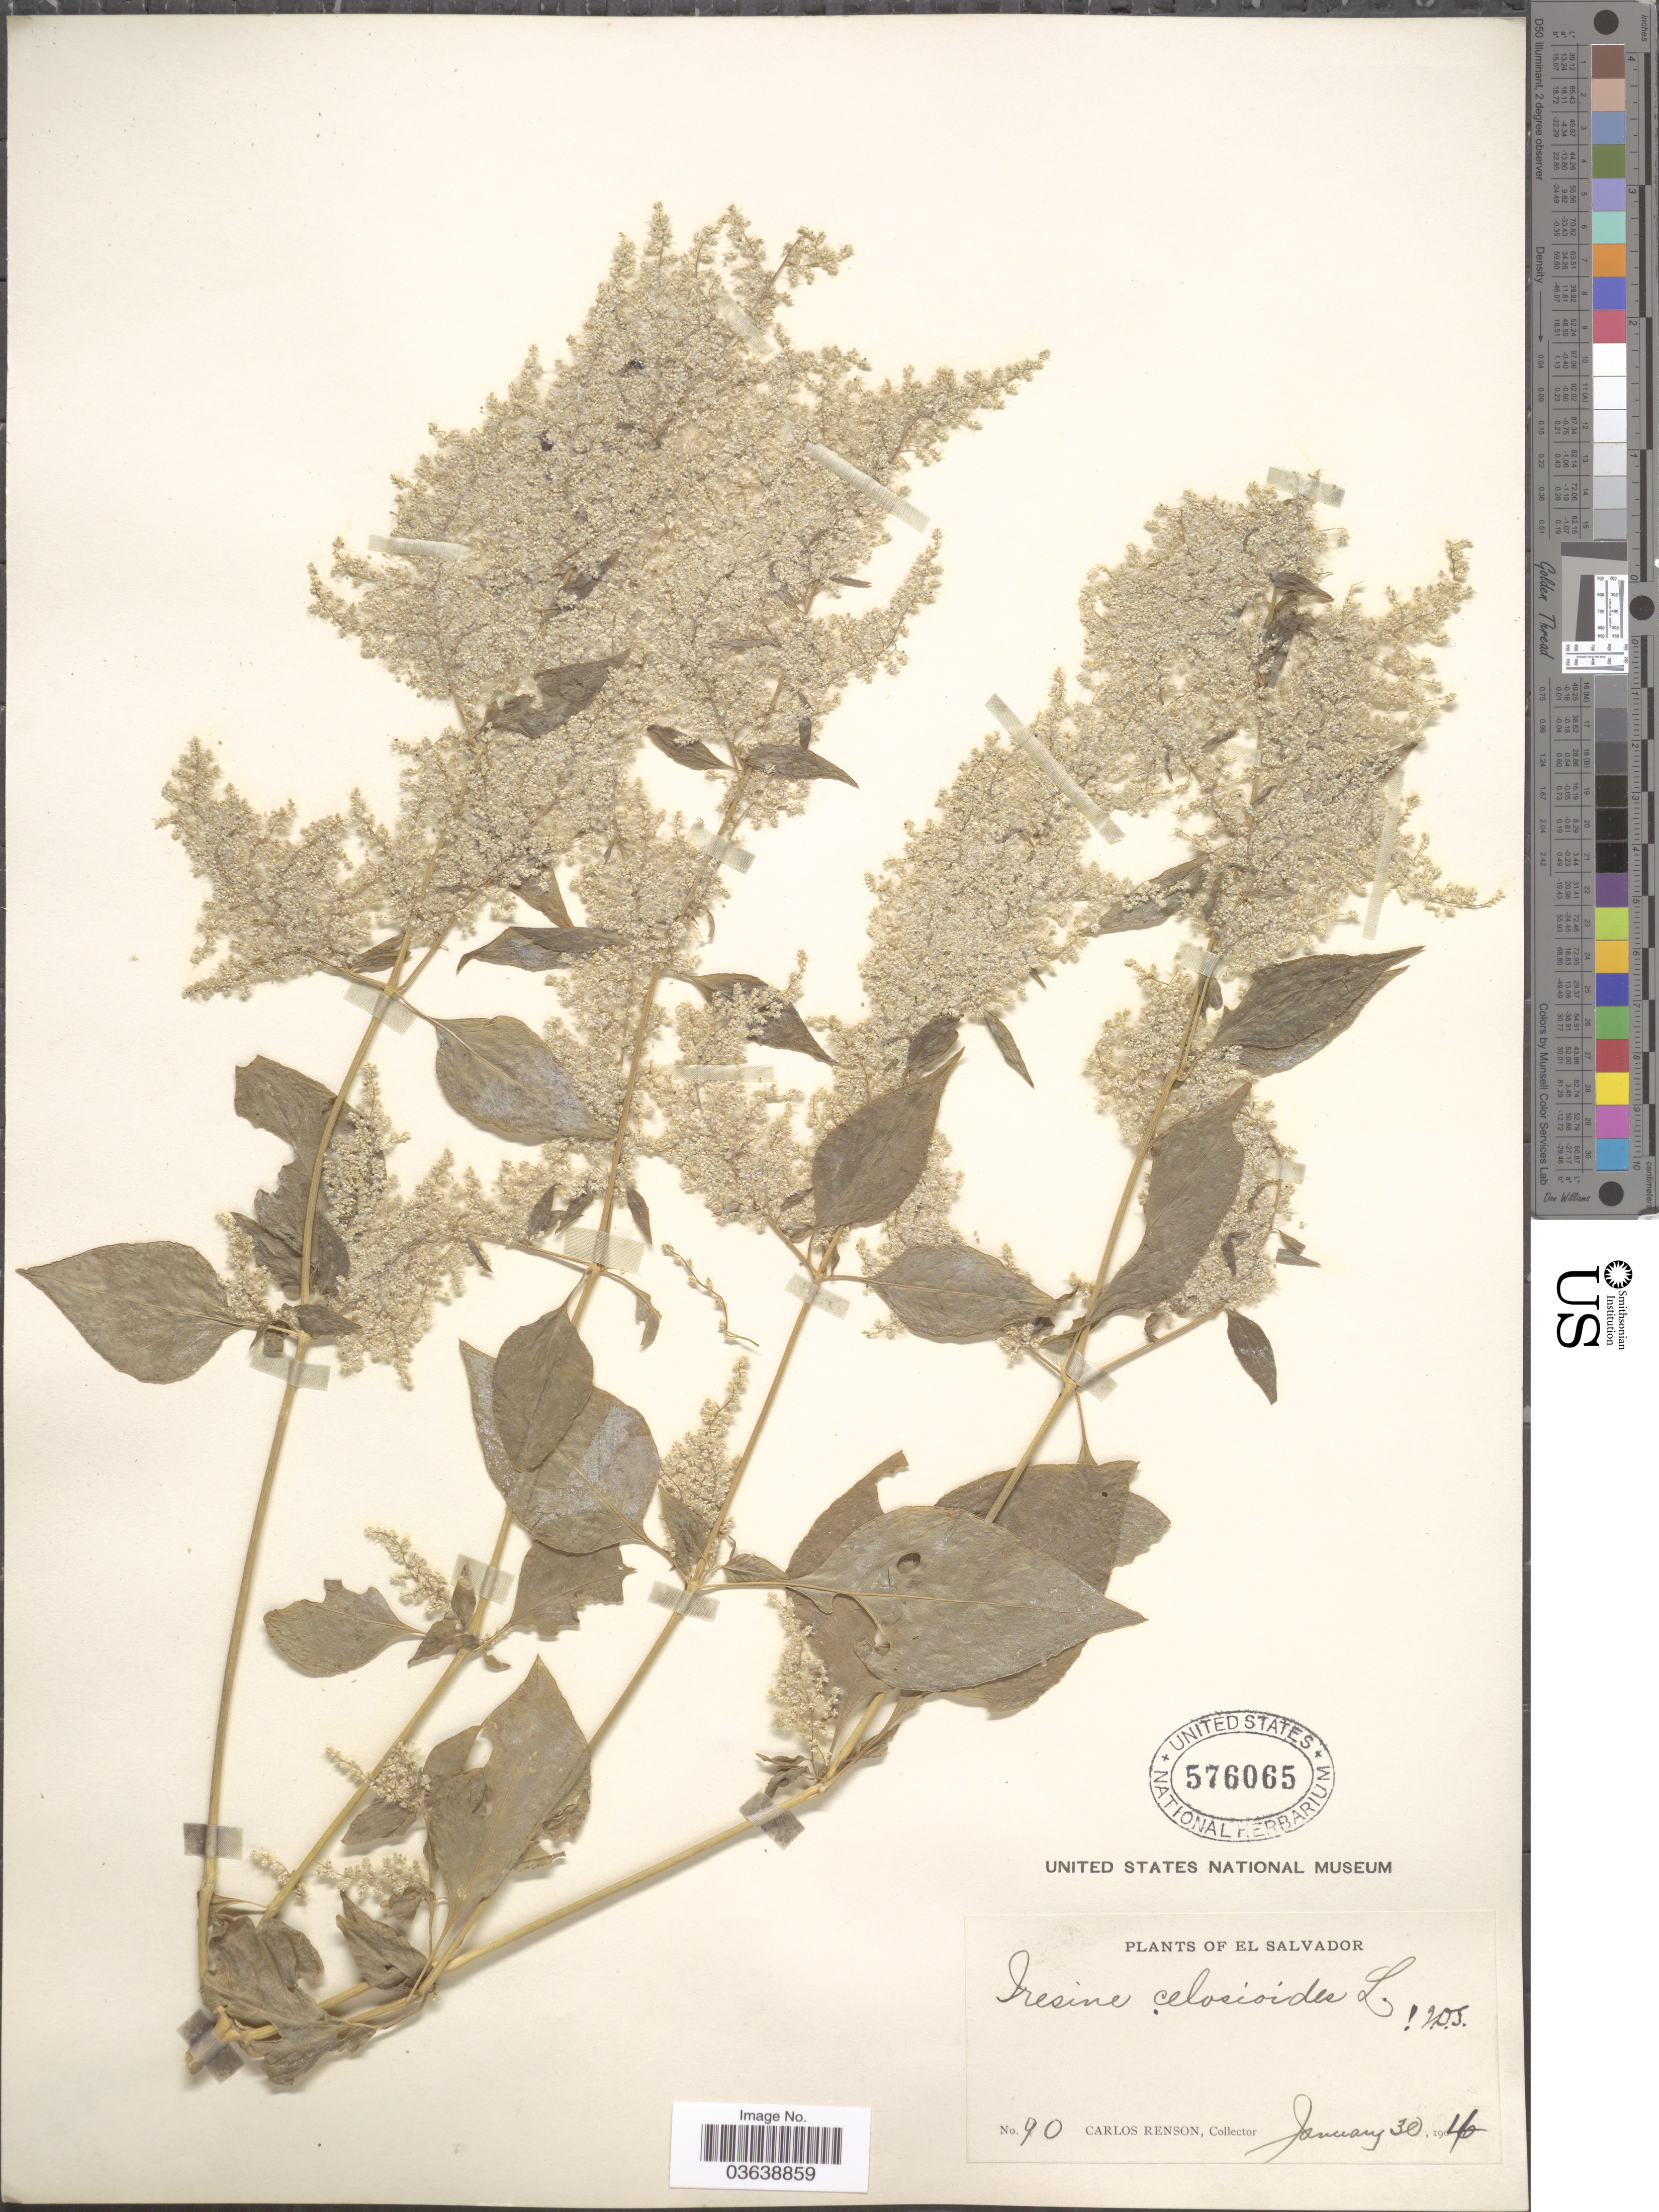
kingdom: Plantae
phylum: Tracheophyta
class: Magnoliopsida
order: Caryophyllales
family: Amaranthaceae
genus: Iresine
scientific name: Iresine diffusa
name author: Humb. & Bonpl. ex Willd.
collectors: C. Renson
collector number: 90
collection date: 1946-01-30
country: El Salvador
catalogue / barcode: US 576065